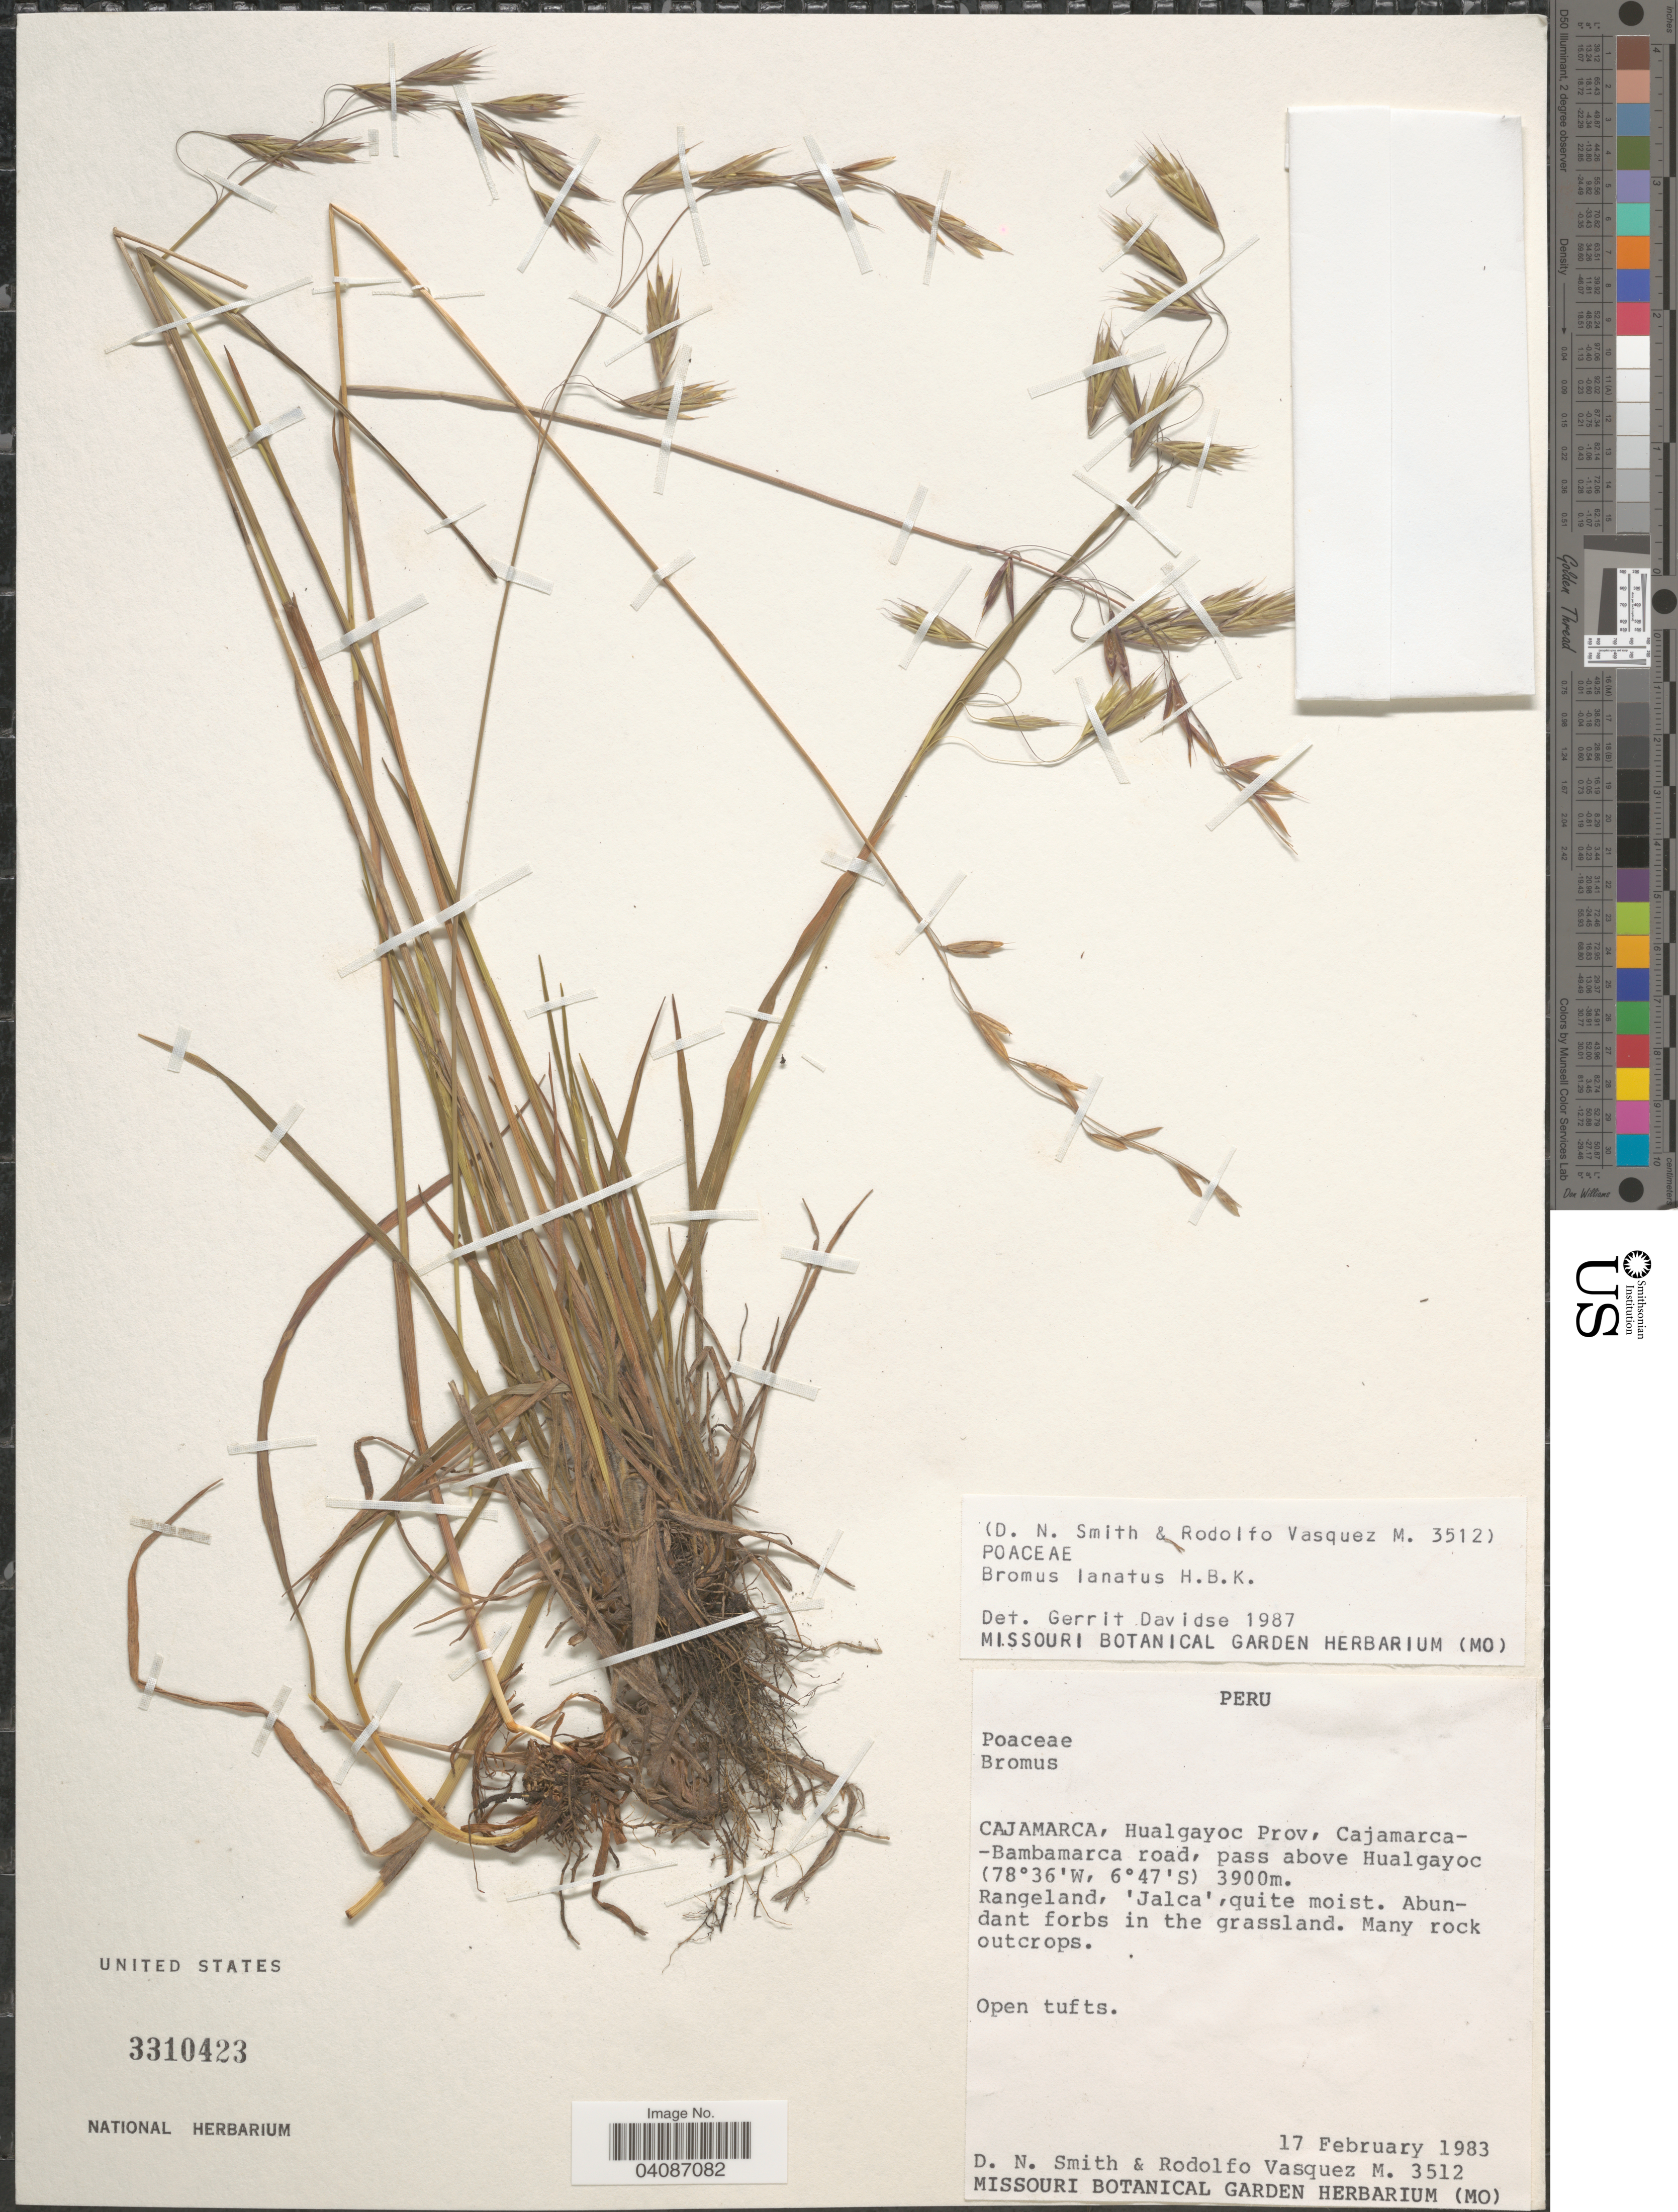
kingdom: Plantae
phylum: Tracheophyta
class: Liliopsida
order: Poales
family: Poaceae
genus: Bromus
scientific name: Bromus lanatus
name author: Kunth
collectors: D. Smith & R. Vásquez M.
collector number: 3512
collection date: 1983-02-17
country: Peru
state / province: Cajamarca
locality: Hualgayoc Prov, Cajamarca--Bambamarca road, pass above Hualgayoc.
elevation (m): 3900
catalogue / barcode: US 3310423